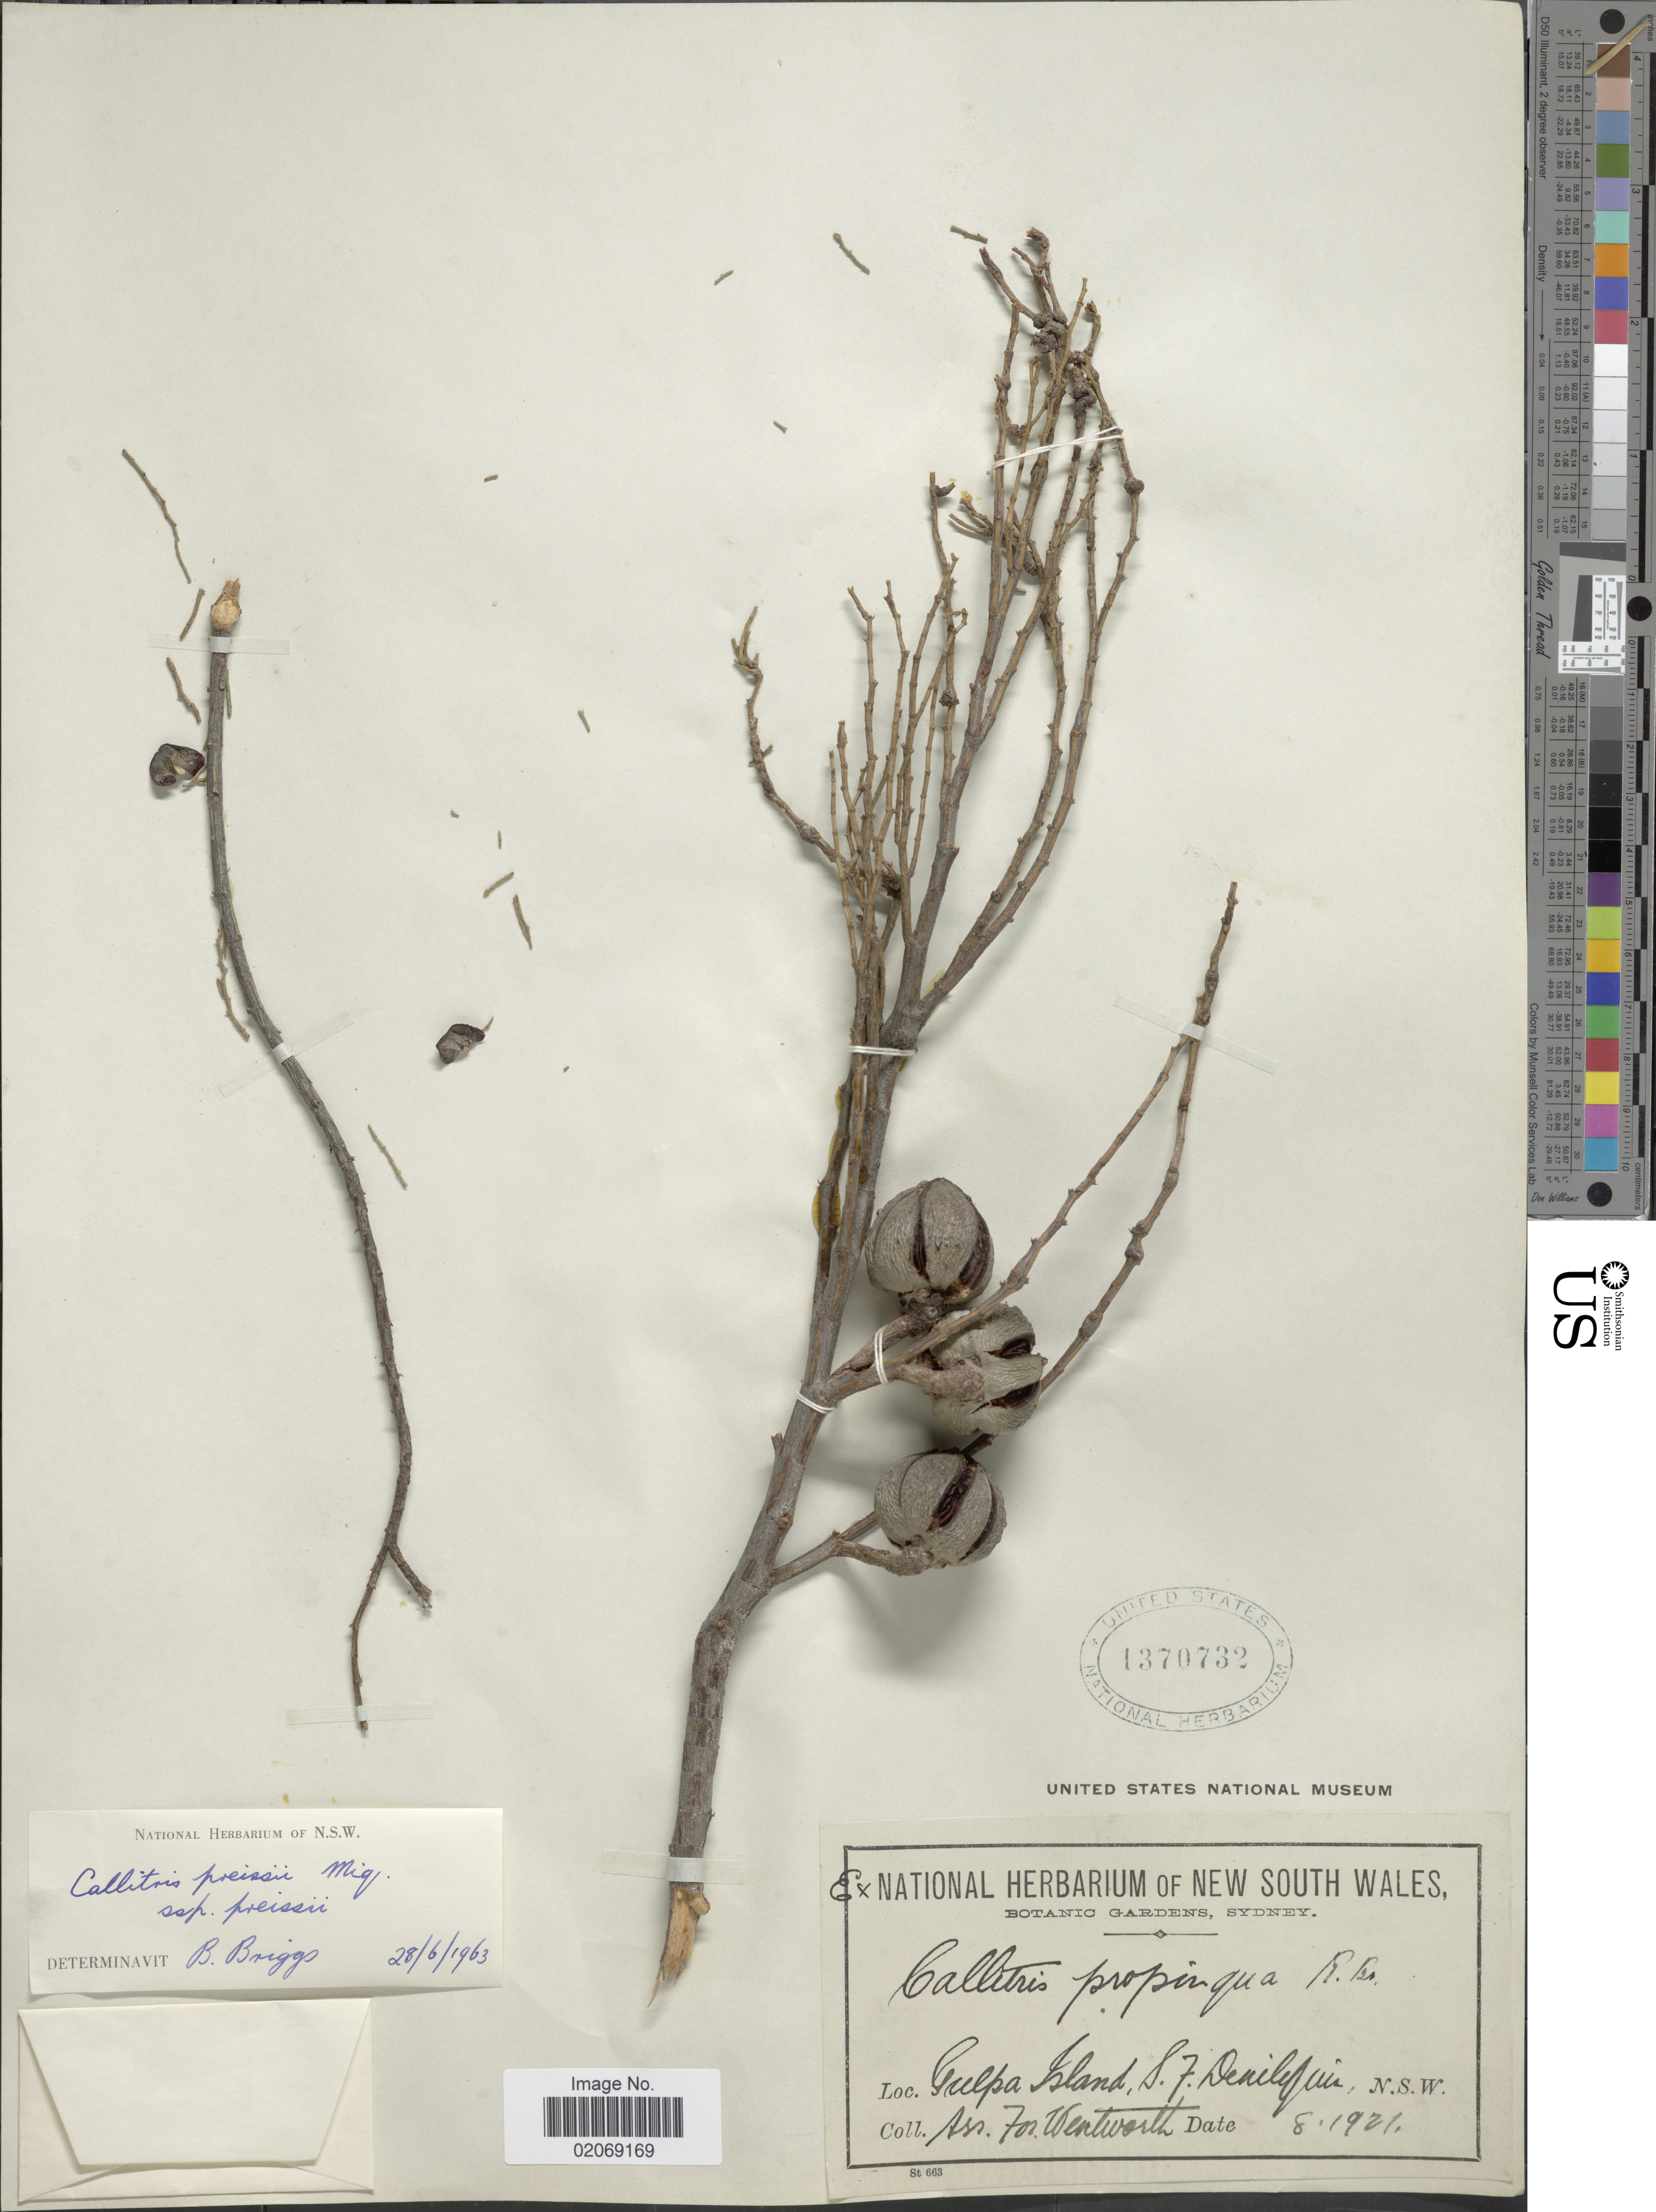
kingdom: Plantae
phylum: Tracheophyta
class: Pinopsida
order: Pinales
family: Cupressaceae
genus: Callitris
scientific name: Callitris preissii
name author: Miq.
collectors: Wentworth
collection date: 1921-08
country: Australia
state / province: New South Wales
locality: Gulpa Island, S. F. Deniliquin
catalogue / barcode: US 1370732